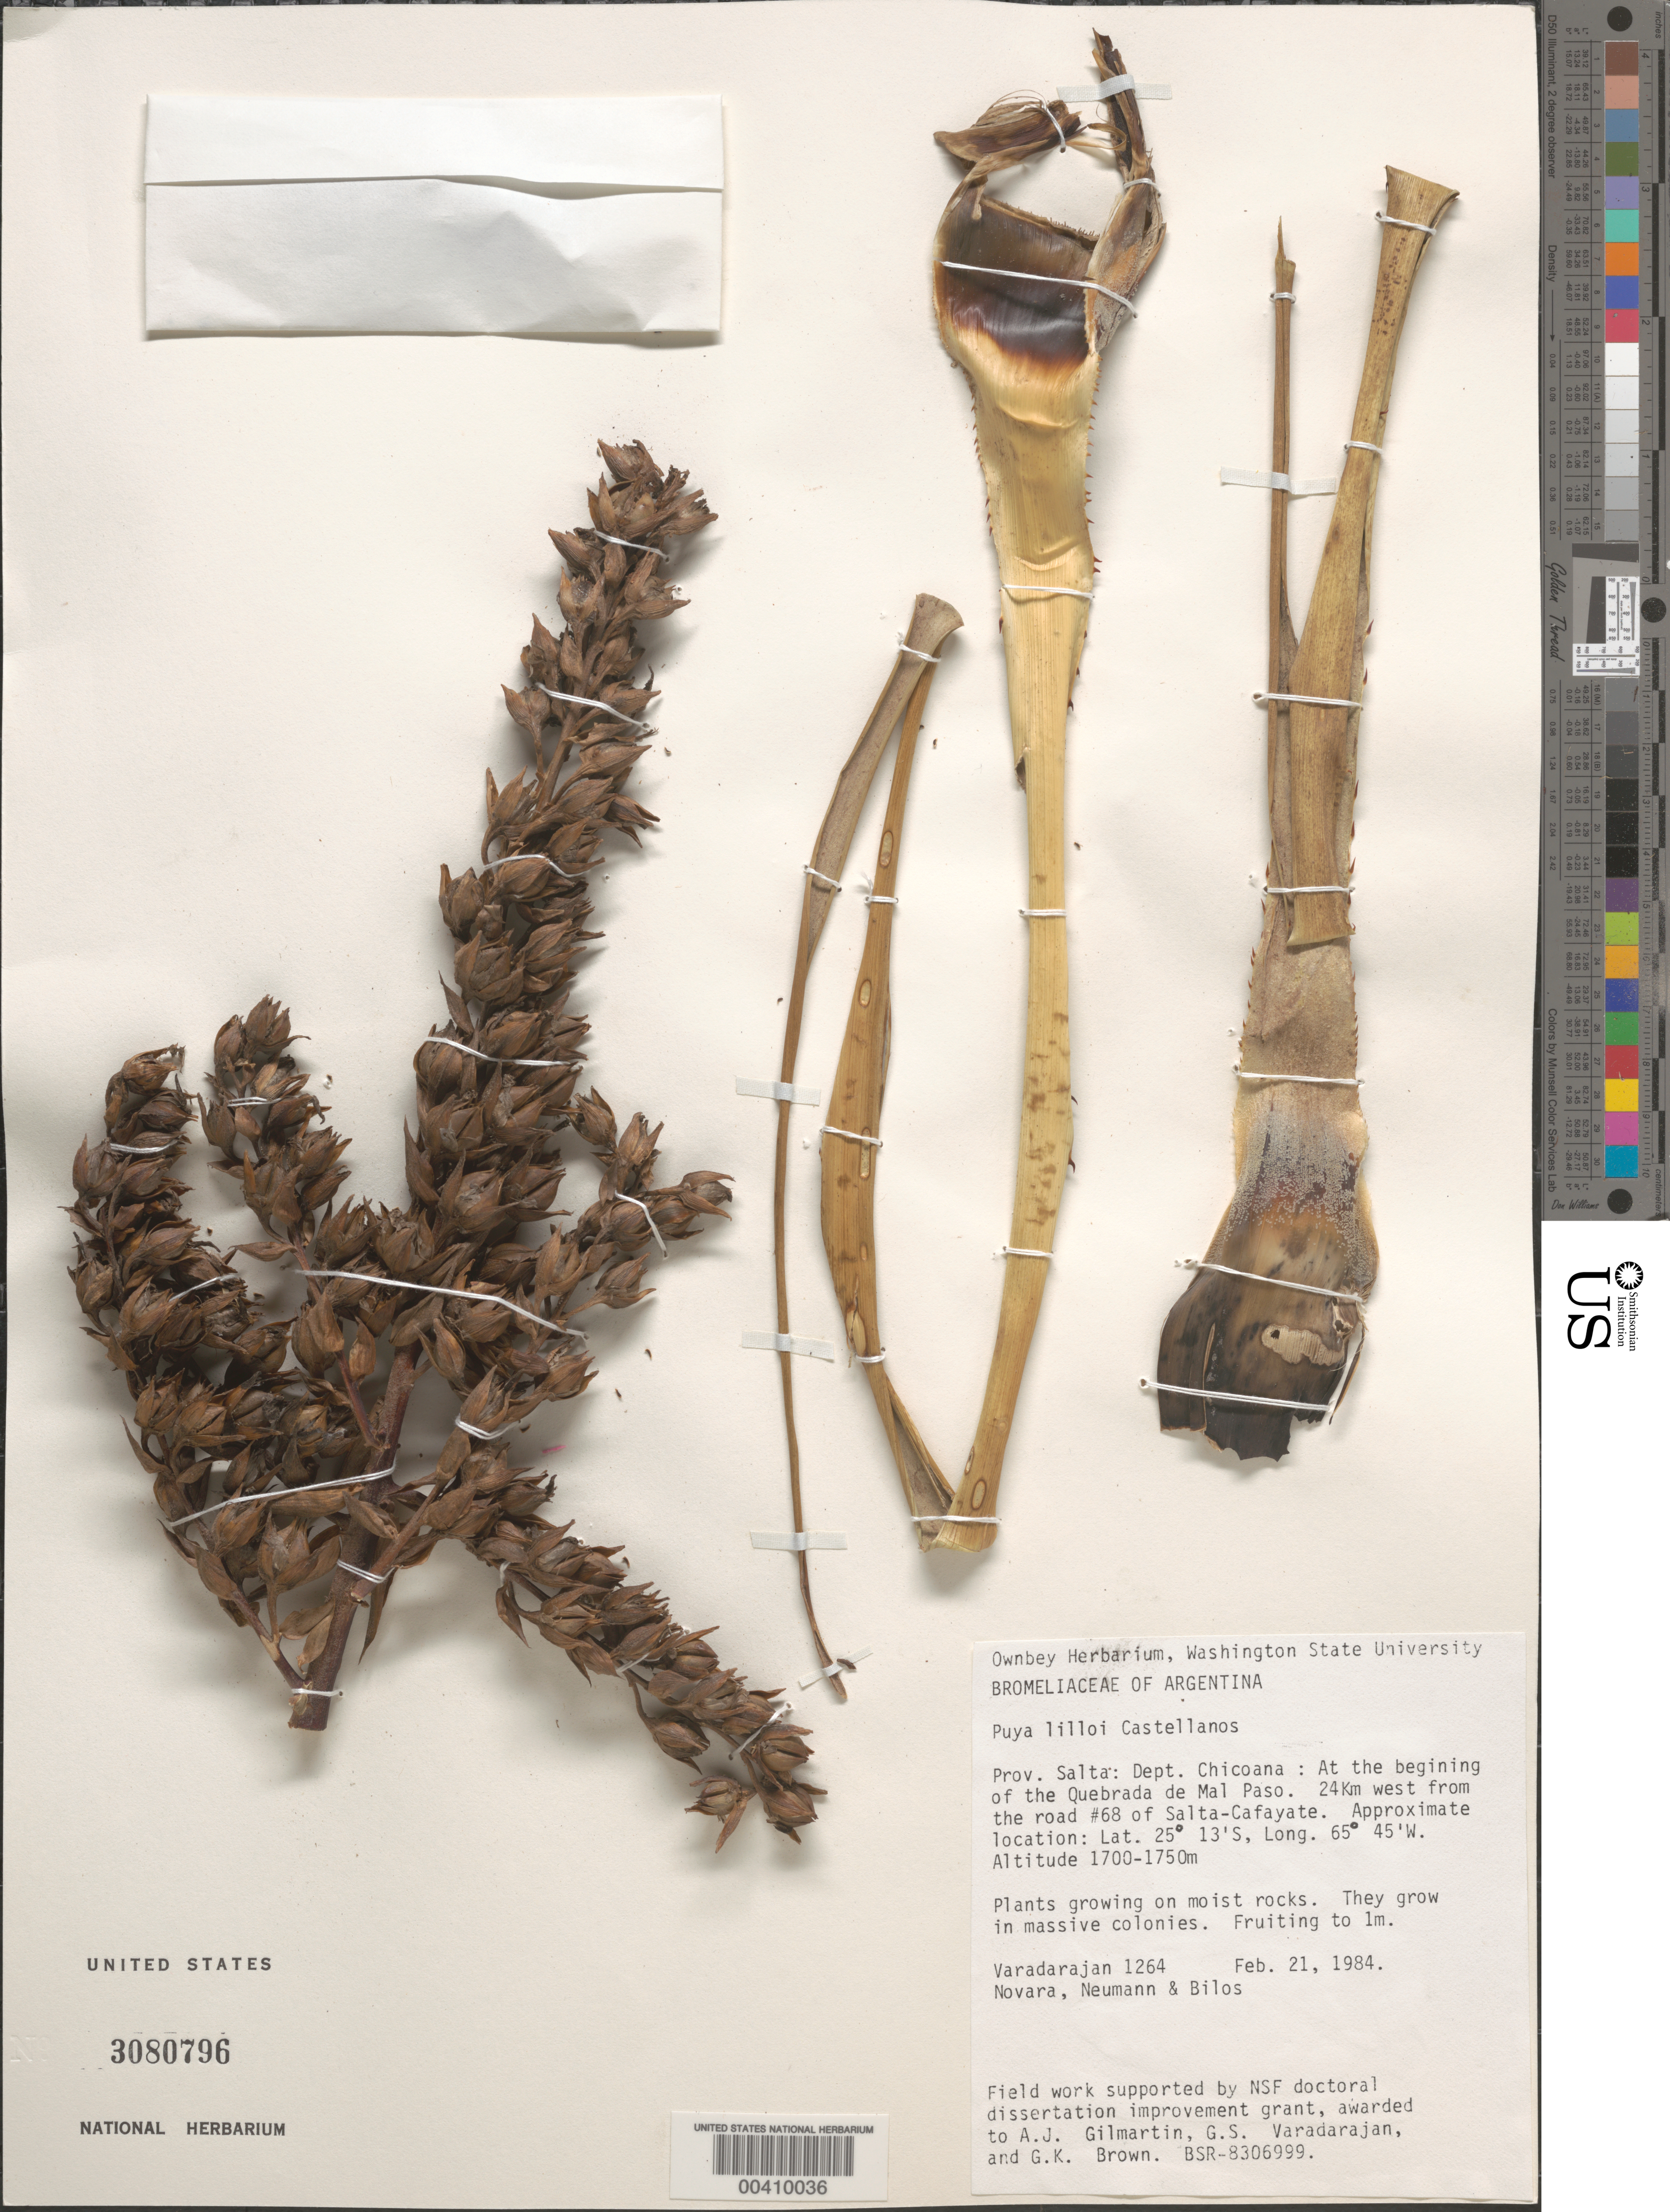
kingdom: Plantae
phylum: Tracheophyta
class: Liliopsida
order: Poales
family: Bromeliaceae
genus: Puya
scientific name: Puya lilloi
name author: A. Cast.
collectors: G. S. Varadarajan, -. Novara, Neumann, -- & -. Bilos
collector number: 1264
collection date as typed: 21 Feb 1984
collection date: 1984-02-21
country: Argentina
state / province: Salta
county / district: Chicoana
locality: At the beginning of Quebrada de Mal Paso, 24 km W of road #68 of Salta-Cafayate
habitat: On moist rocks in massive colonies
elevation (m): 1700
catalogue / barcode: US 3080796